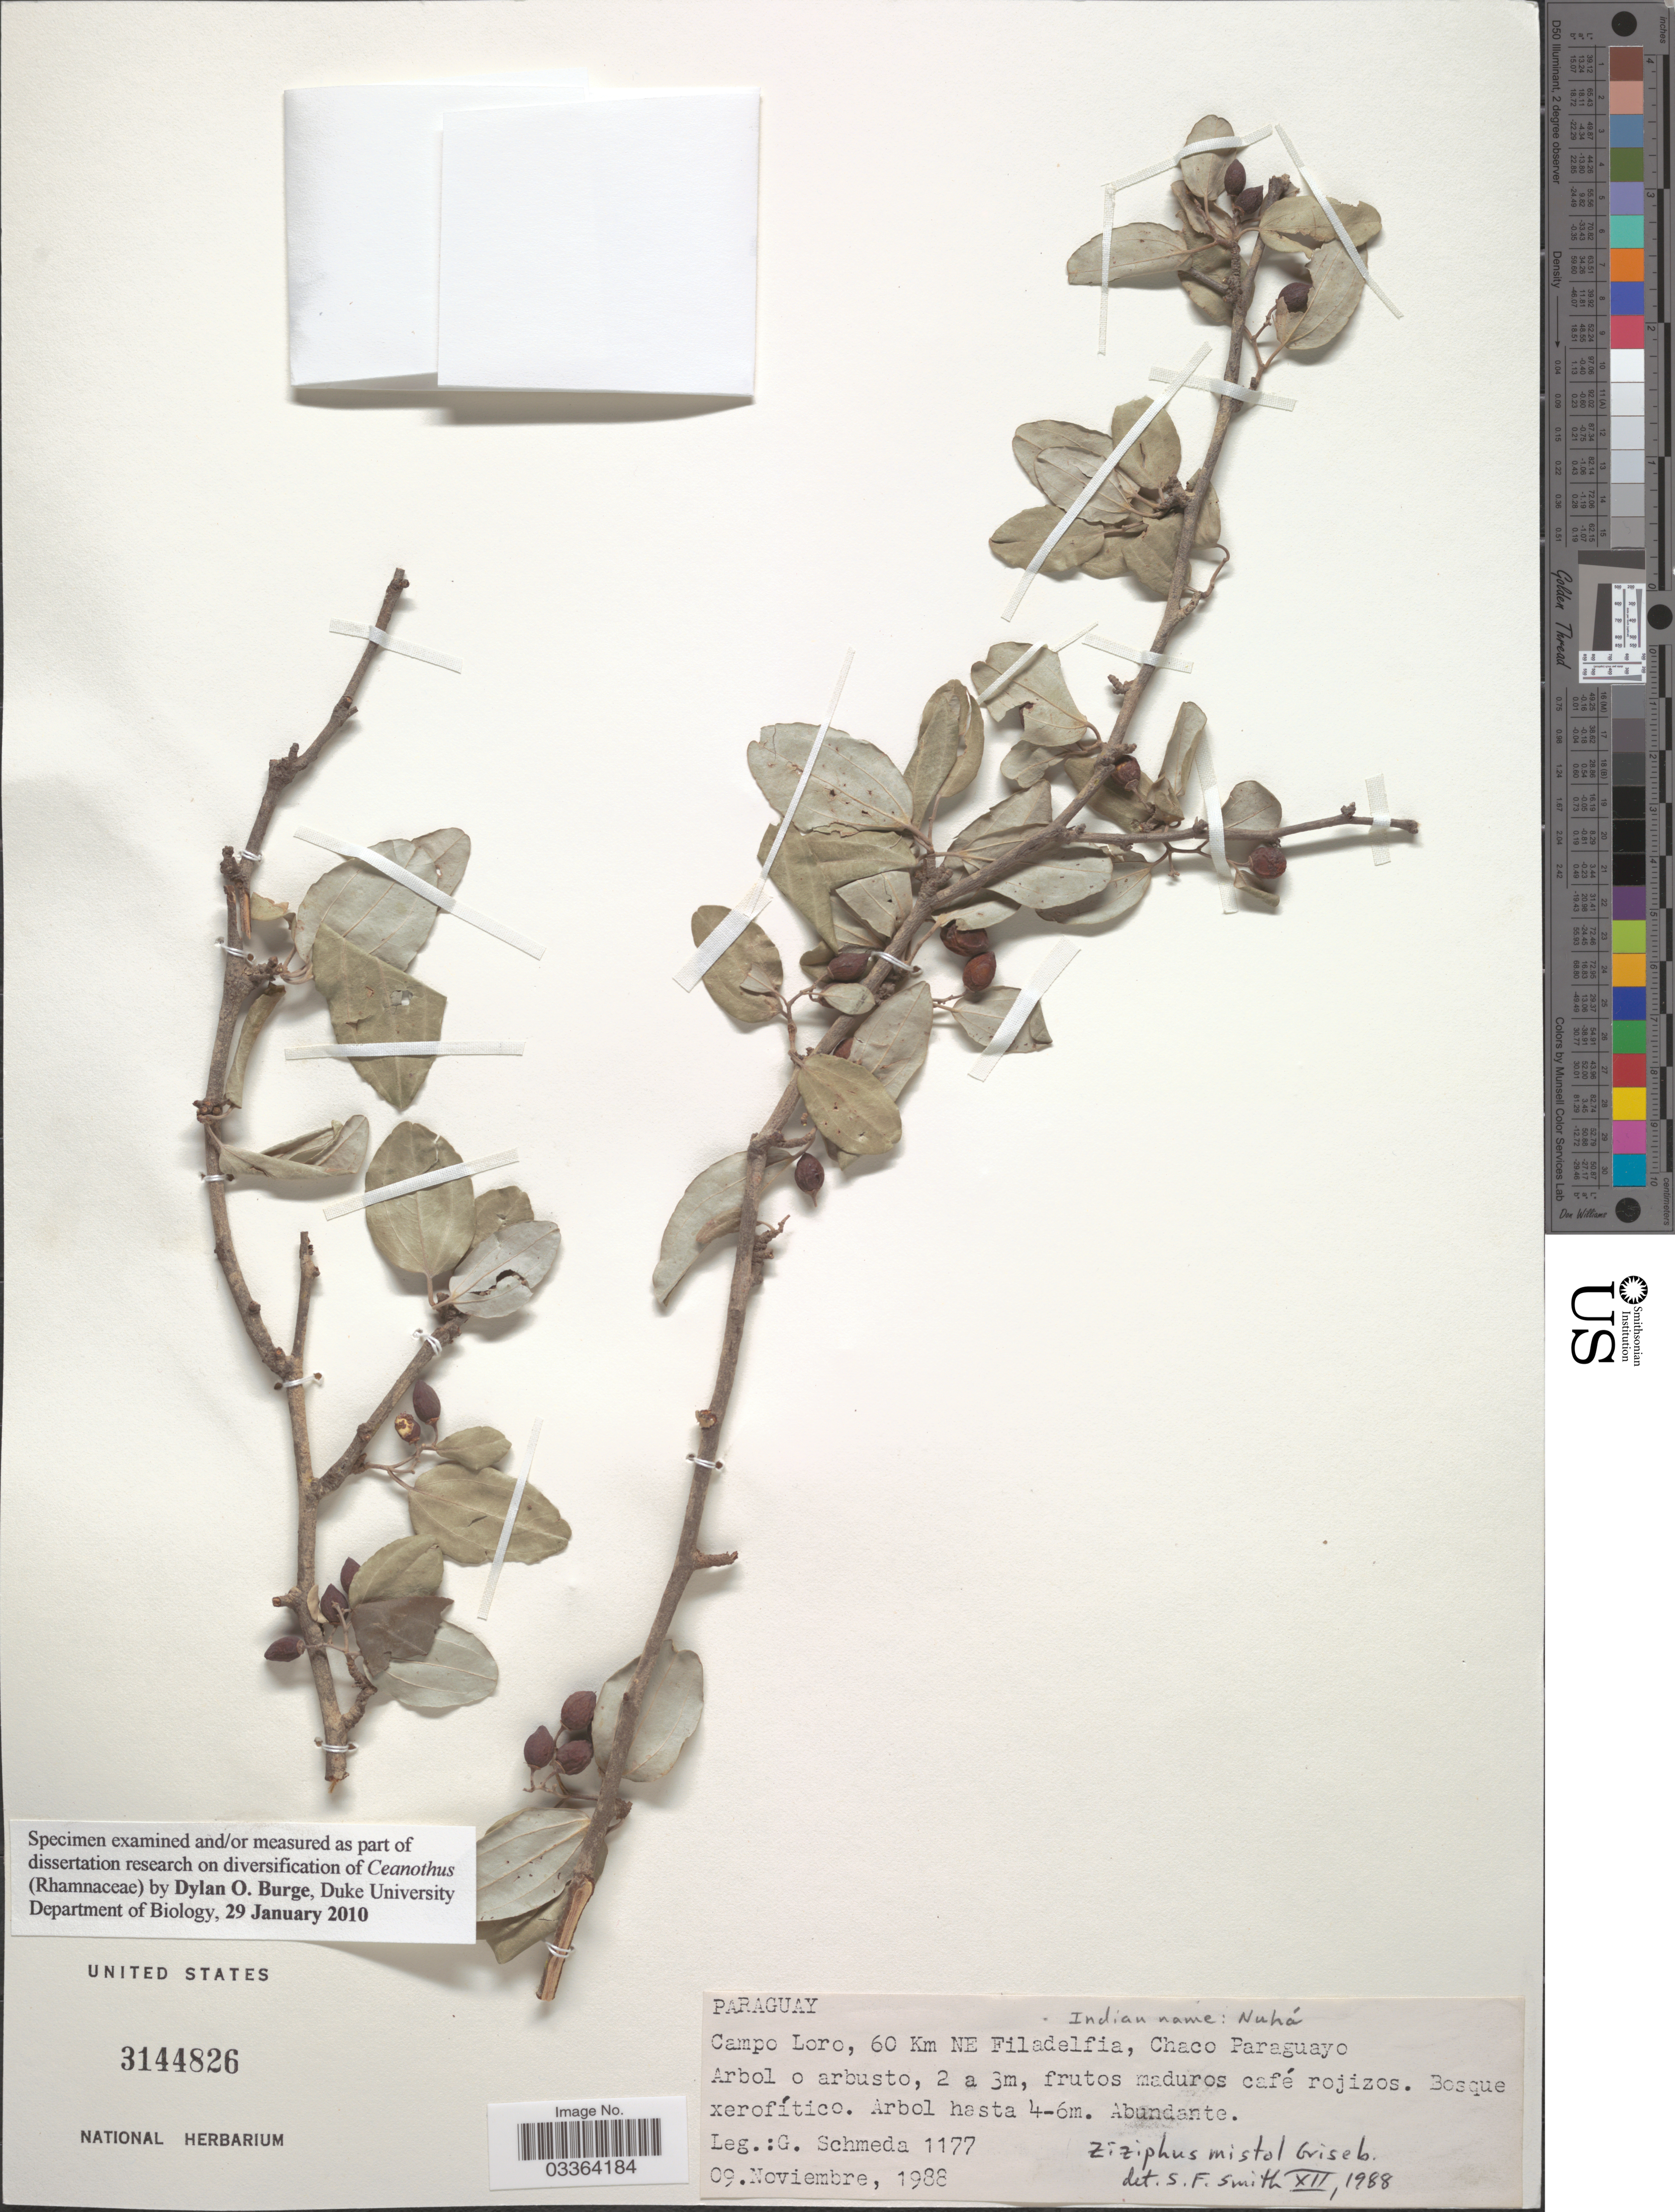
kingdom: Plantae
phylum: Tracheophyta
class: Magnoliopsida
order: Rosales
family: Rhamnaceae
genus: Sarcomphalus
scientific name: Sarcomphalus mistol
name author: (Griseb.) Hauenschild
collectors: G. Schmeda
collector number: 1177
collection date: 1988-11-09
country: Paraguay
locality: Campo Loro, 60 Km NE Filadelfia, Chaco Paraguayo.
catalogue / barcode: US 3144826